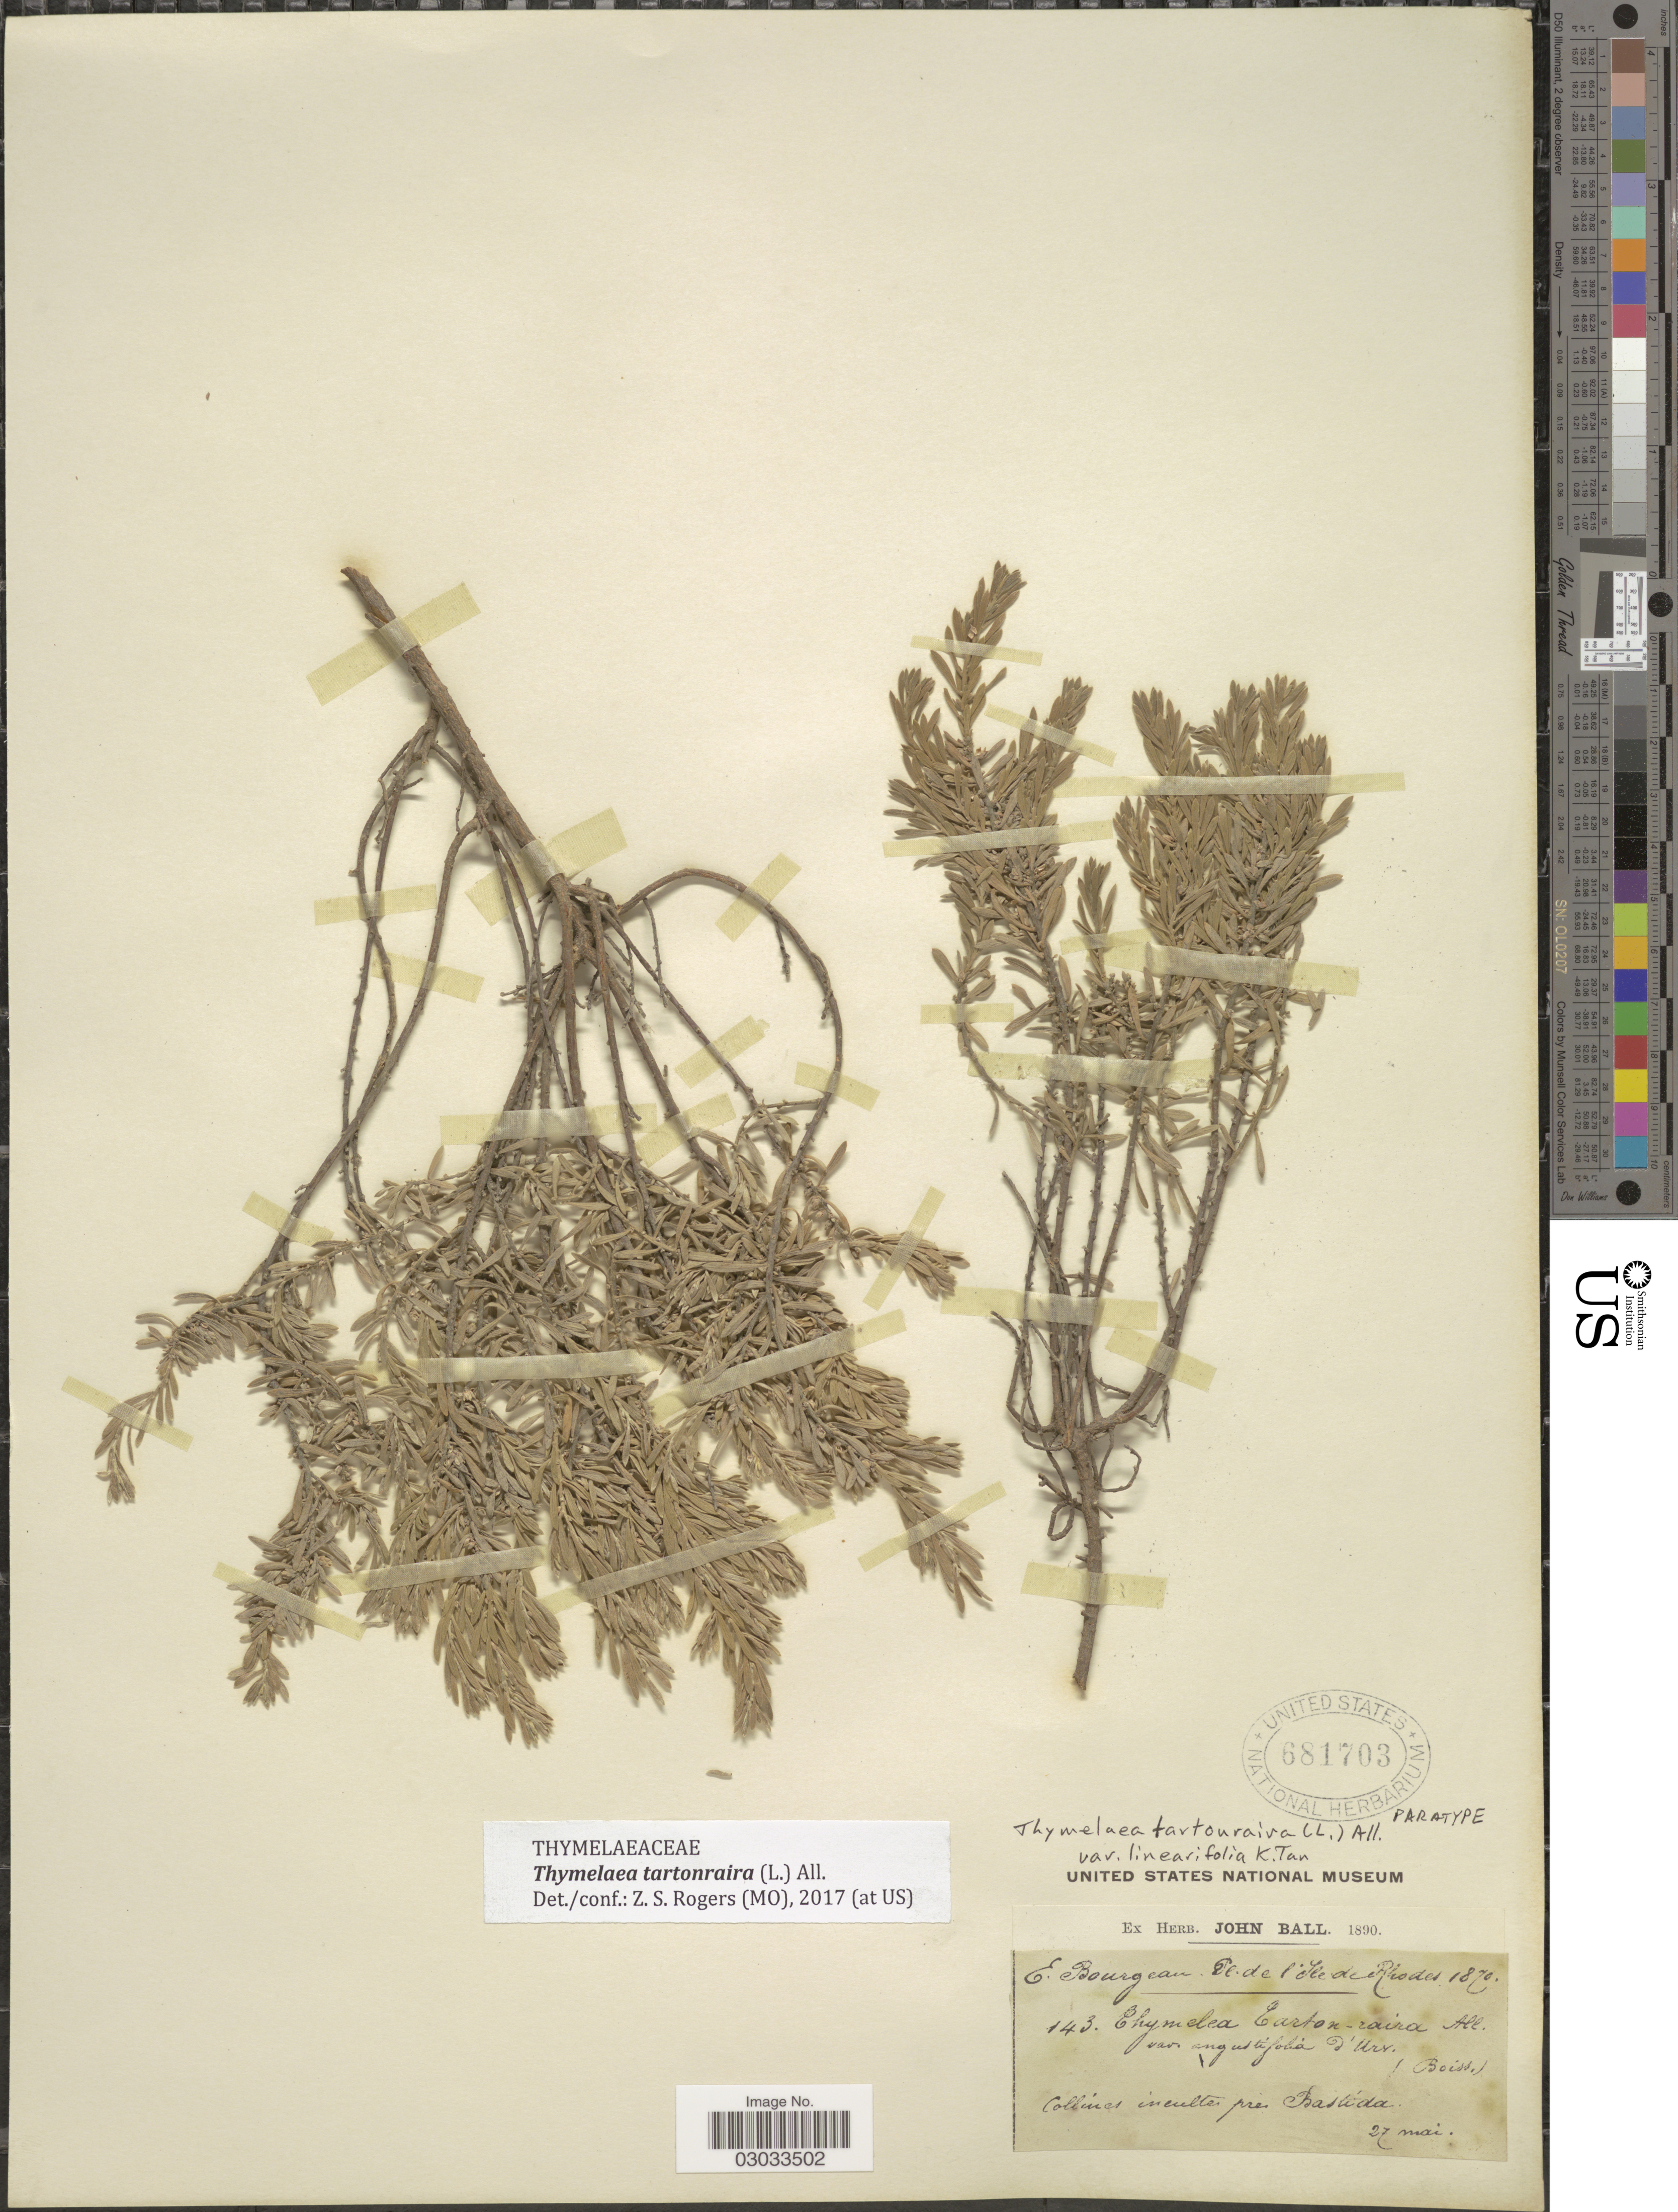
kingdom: Plantae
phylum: Tracheophyta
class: Magnoliopsida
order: Malvales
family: Thymelaeaceae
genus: Thymelaea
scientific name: Thymelaea tartonraira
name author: (L.) All.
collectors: E. Bourgeau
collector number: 143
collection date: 1870-05-27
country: Greece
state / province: South Aegean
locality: Ile de Rhodes. Collines incultes près Bastida.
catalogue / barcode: US 681703